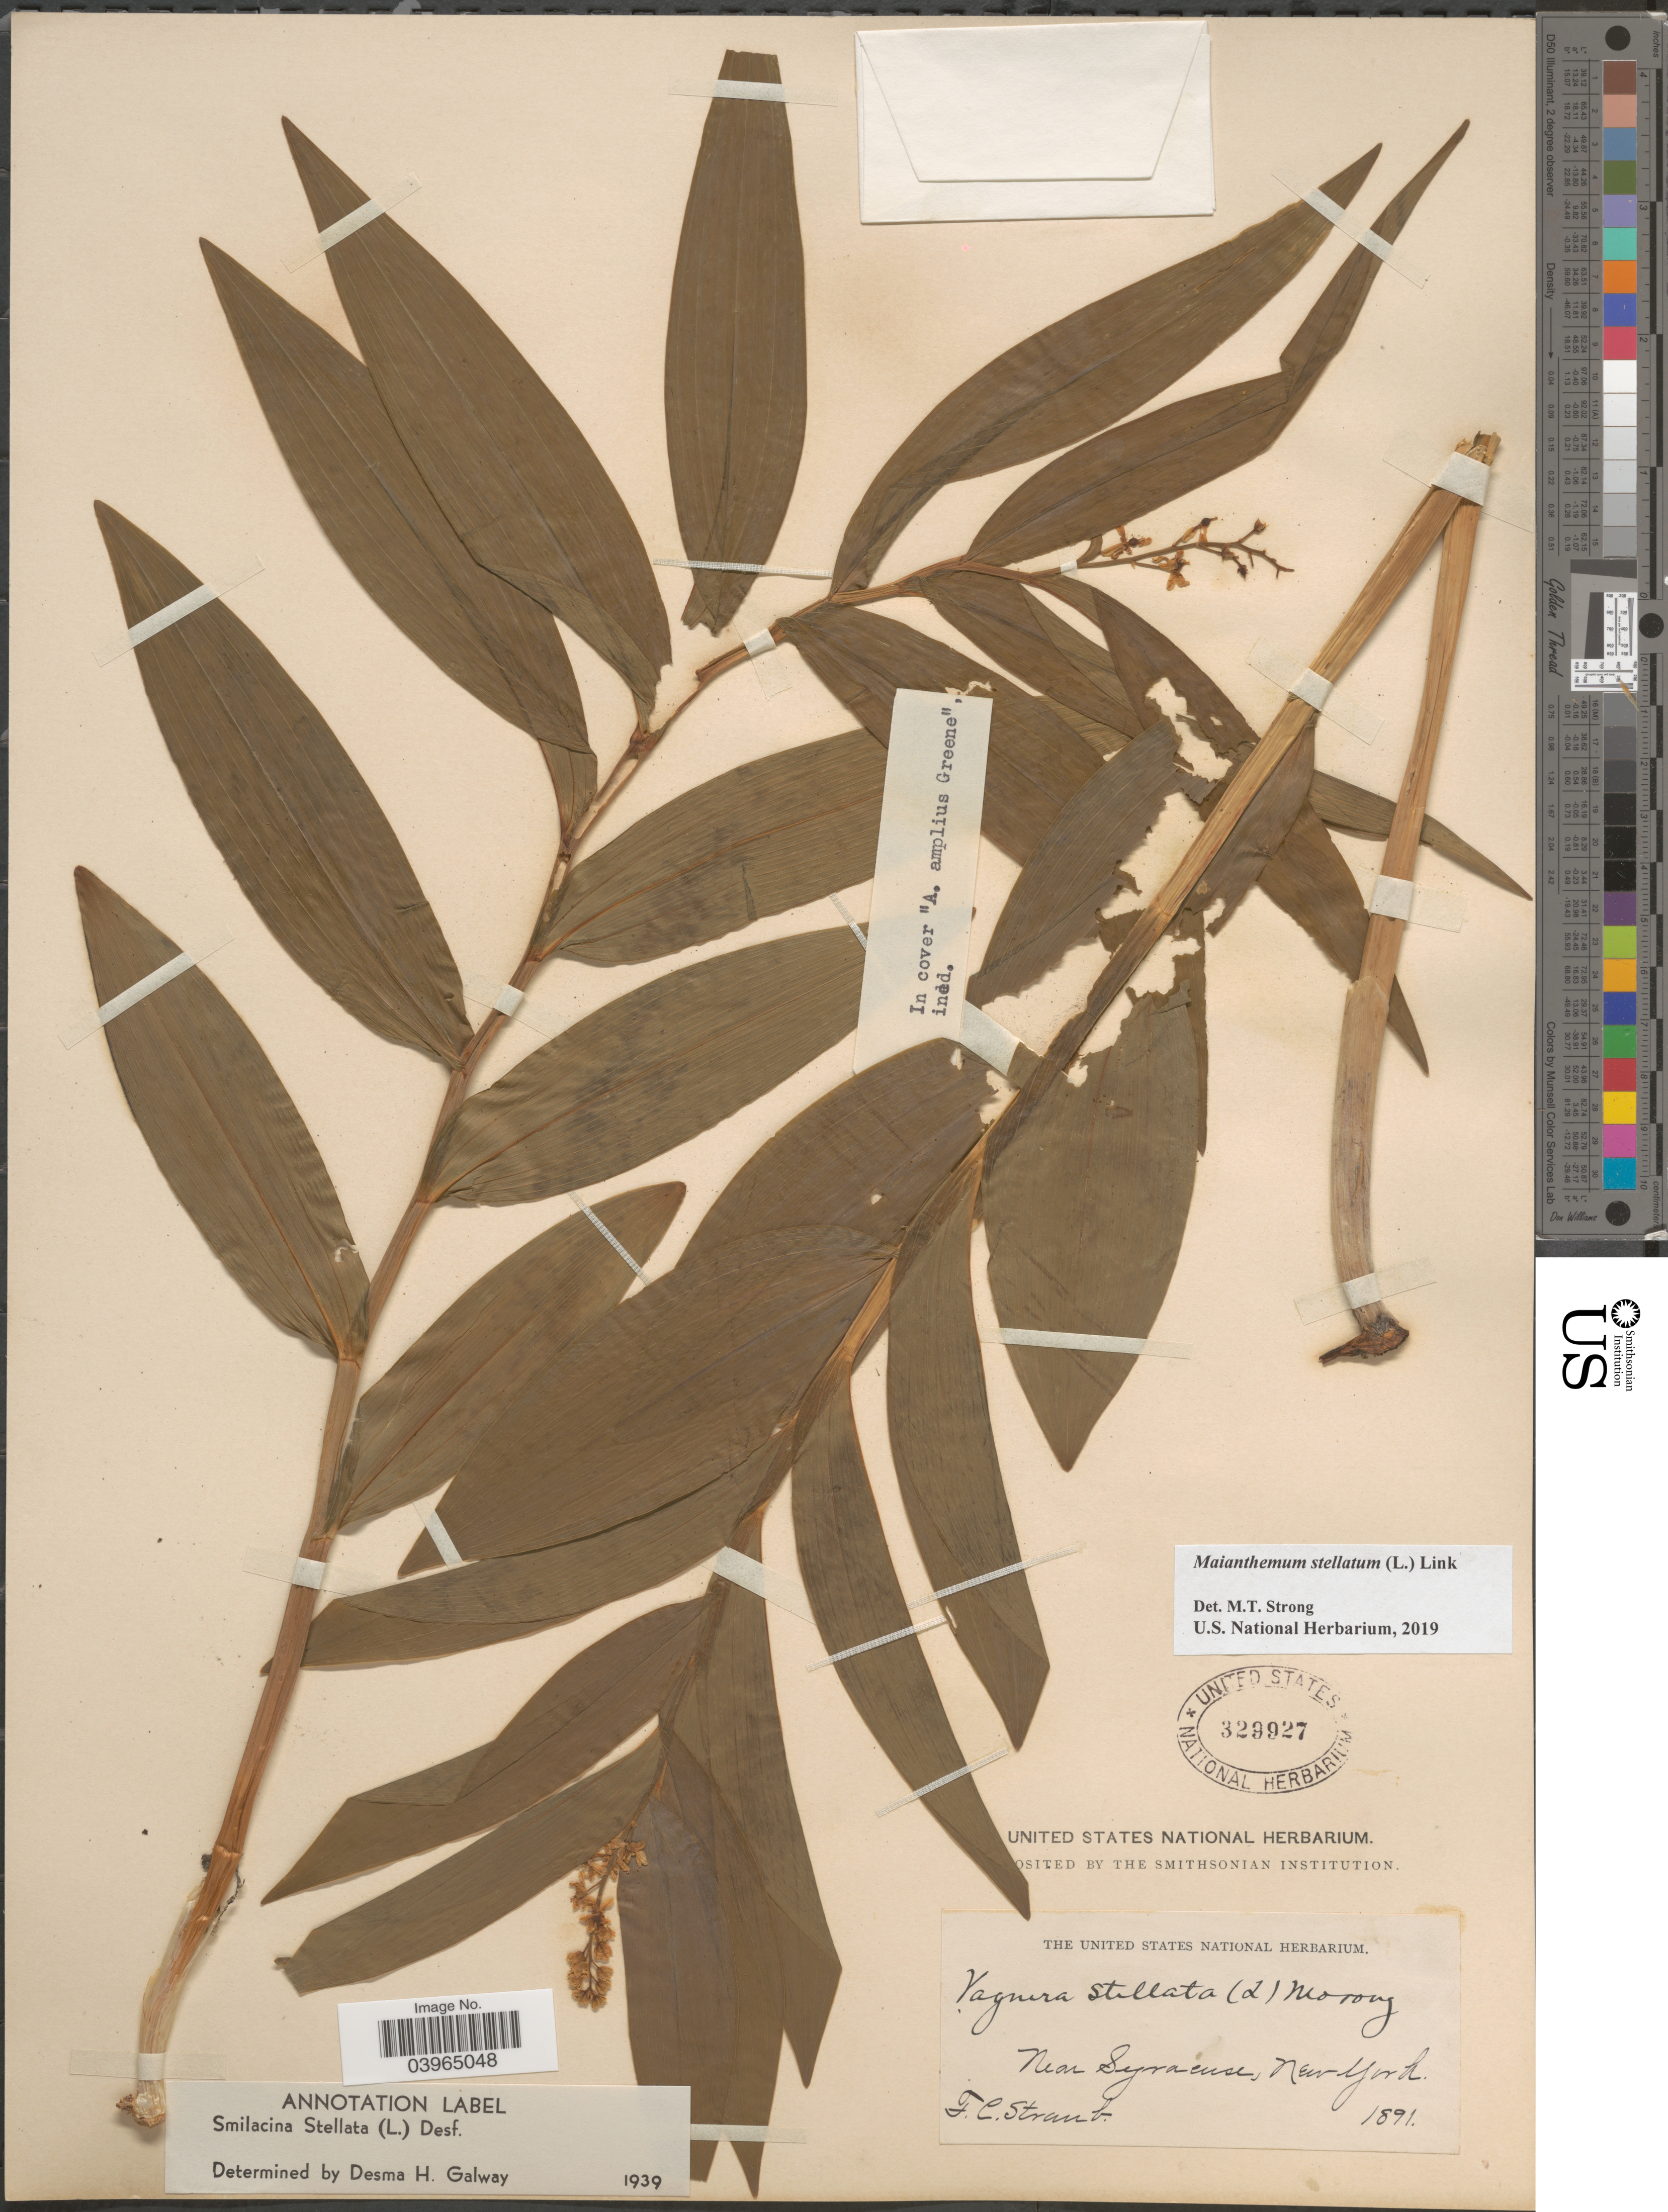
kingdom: Plantae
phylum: Tracheophyta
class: Liliopsida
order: Asparagales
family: Asparagaceae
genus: Maianthemum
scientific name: Maianthemum stellatum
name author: (L.) Link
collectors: F. Straub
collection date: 1891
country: United States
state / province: New York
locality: Near Syracuse.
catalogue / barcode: US 329927